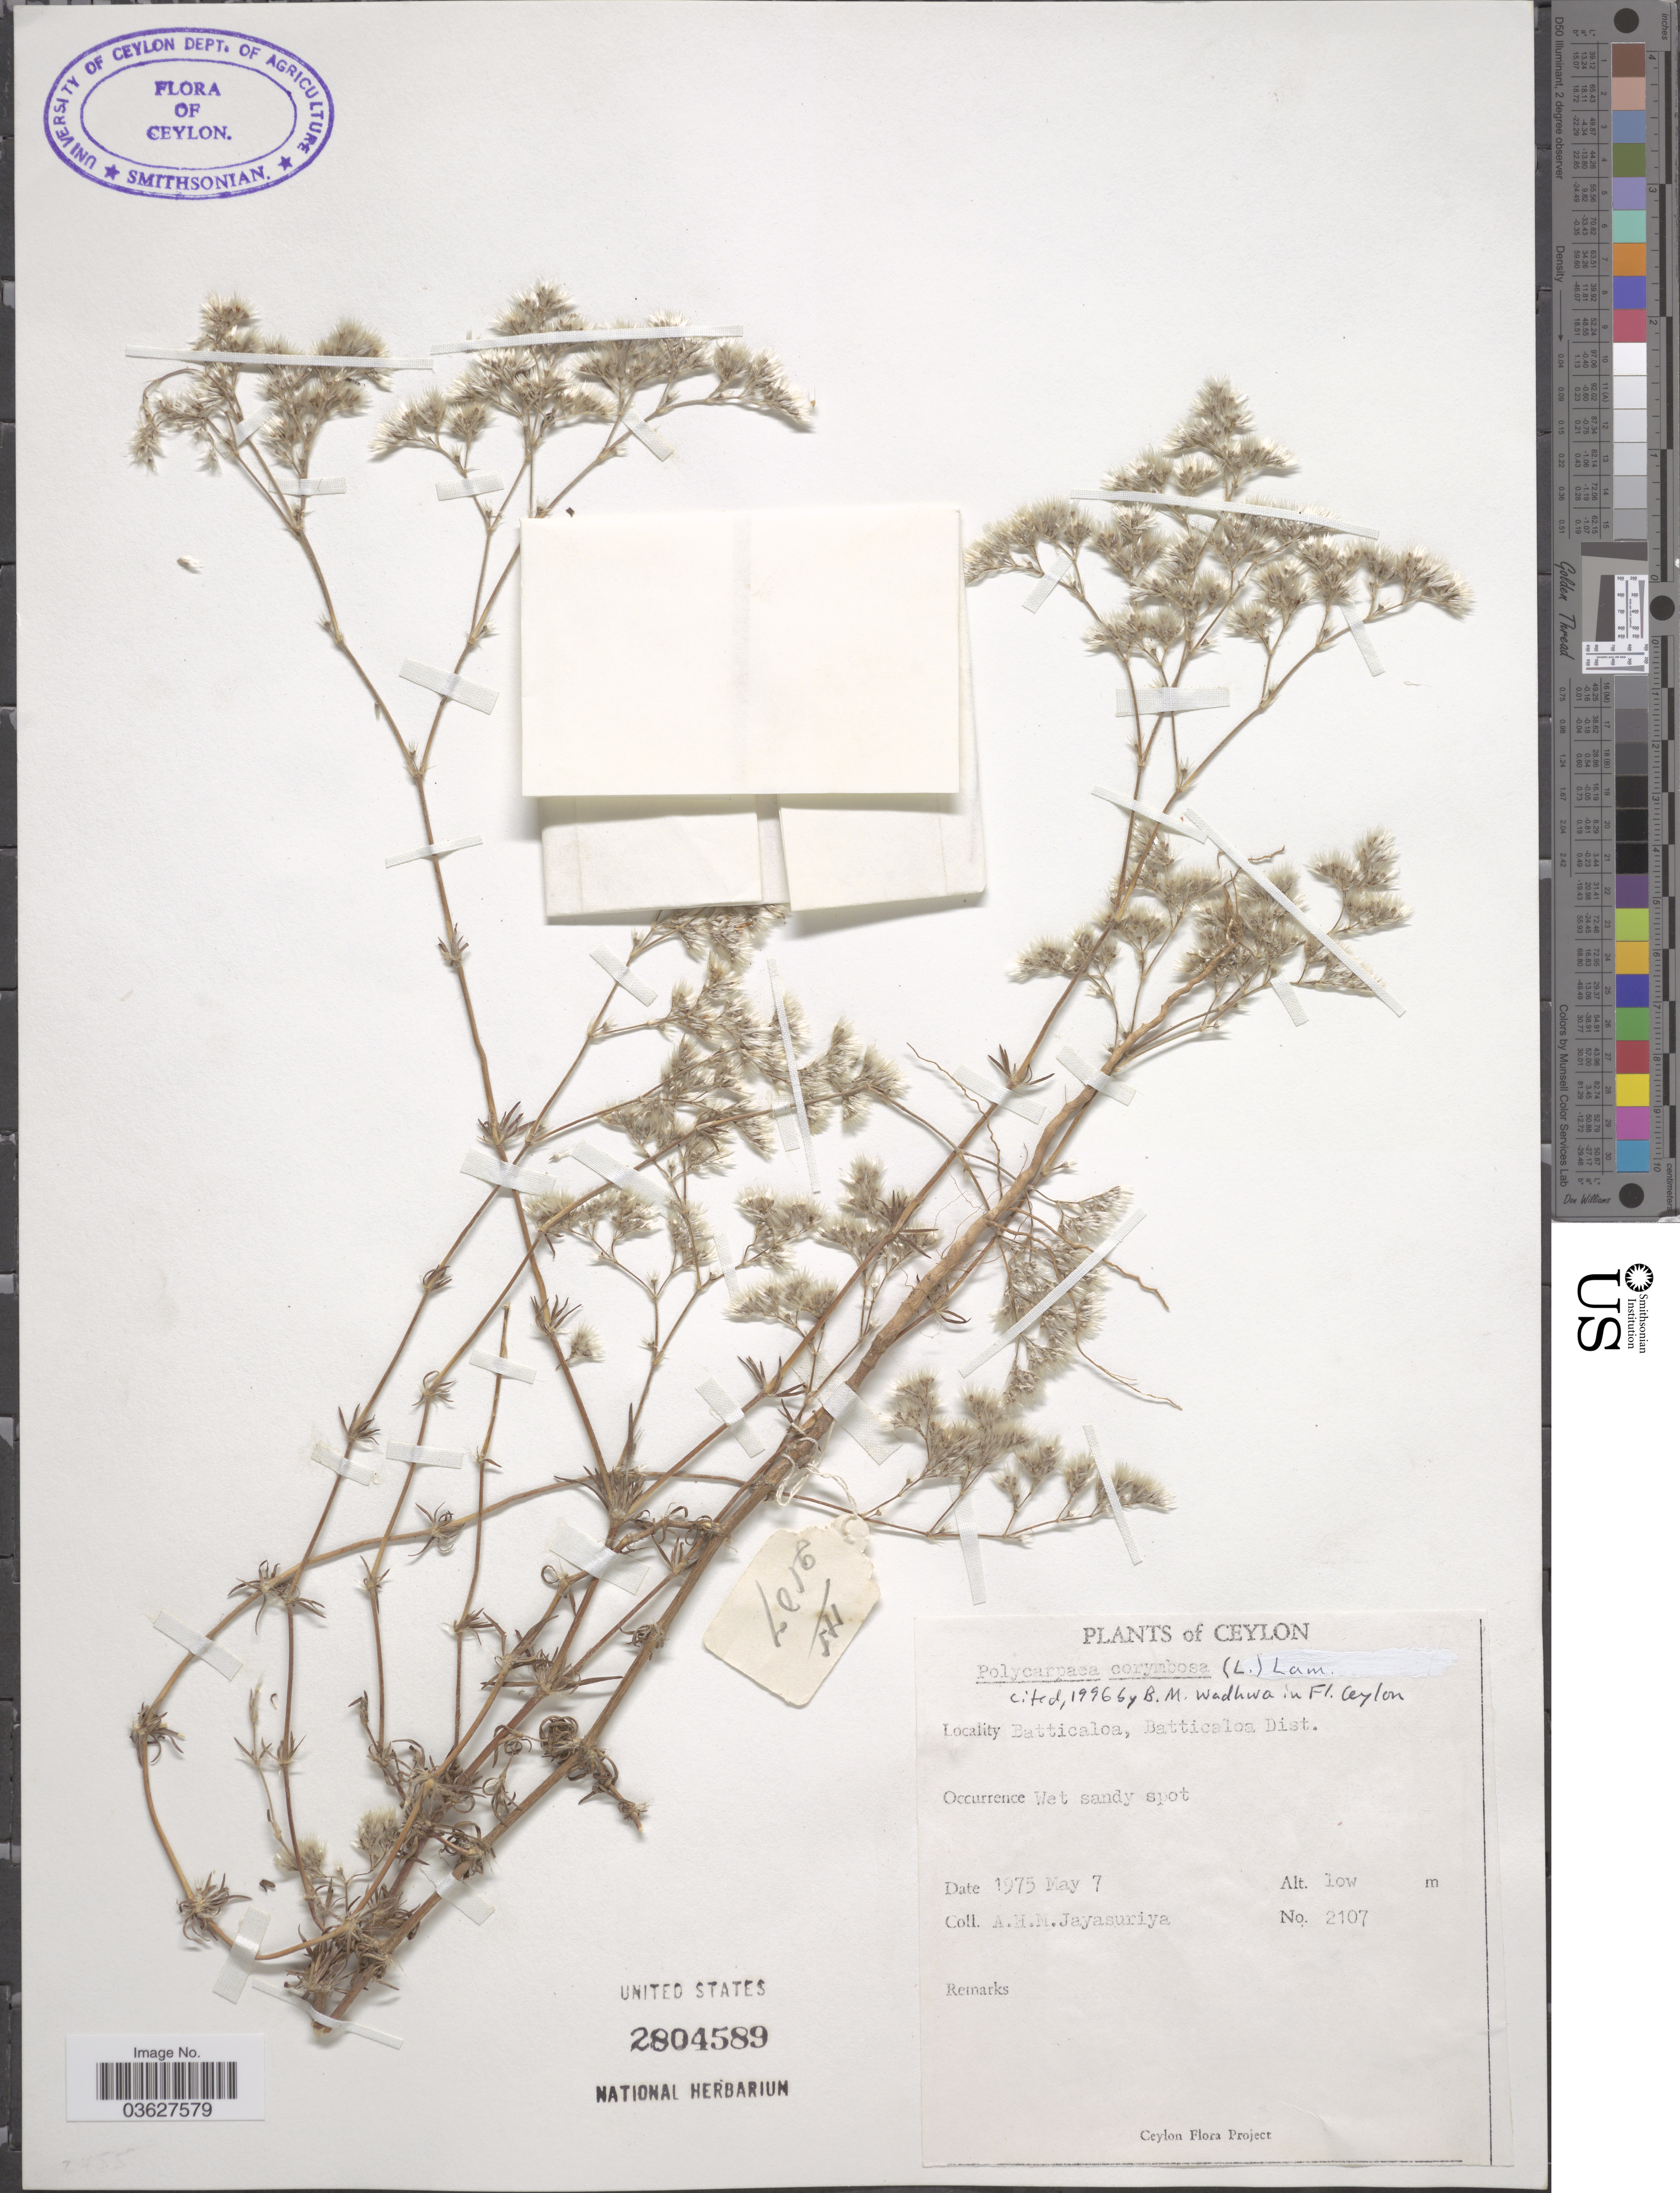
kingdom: Plantae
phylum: Tracheophyta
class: Magnoliopsida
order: Caryophyllales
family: Caryophyllaceae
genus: Polycarpaea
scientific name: Polycarpaea corymbosa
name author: (L.) Lam.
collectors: A. H. Jayasuriya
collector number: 2107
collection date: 1975-05-07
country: Sri Lanka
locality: Ceylon. Batticaloa, Batticaloa Dist.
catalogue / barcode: US 2804589